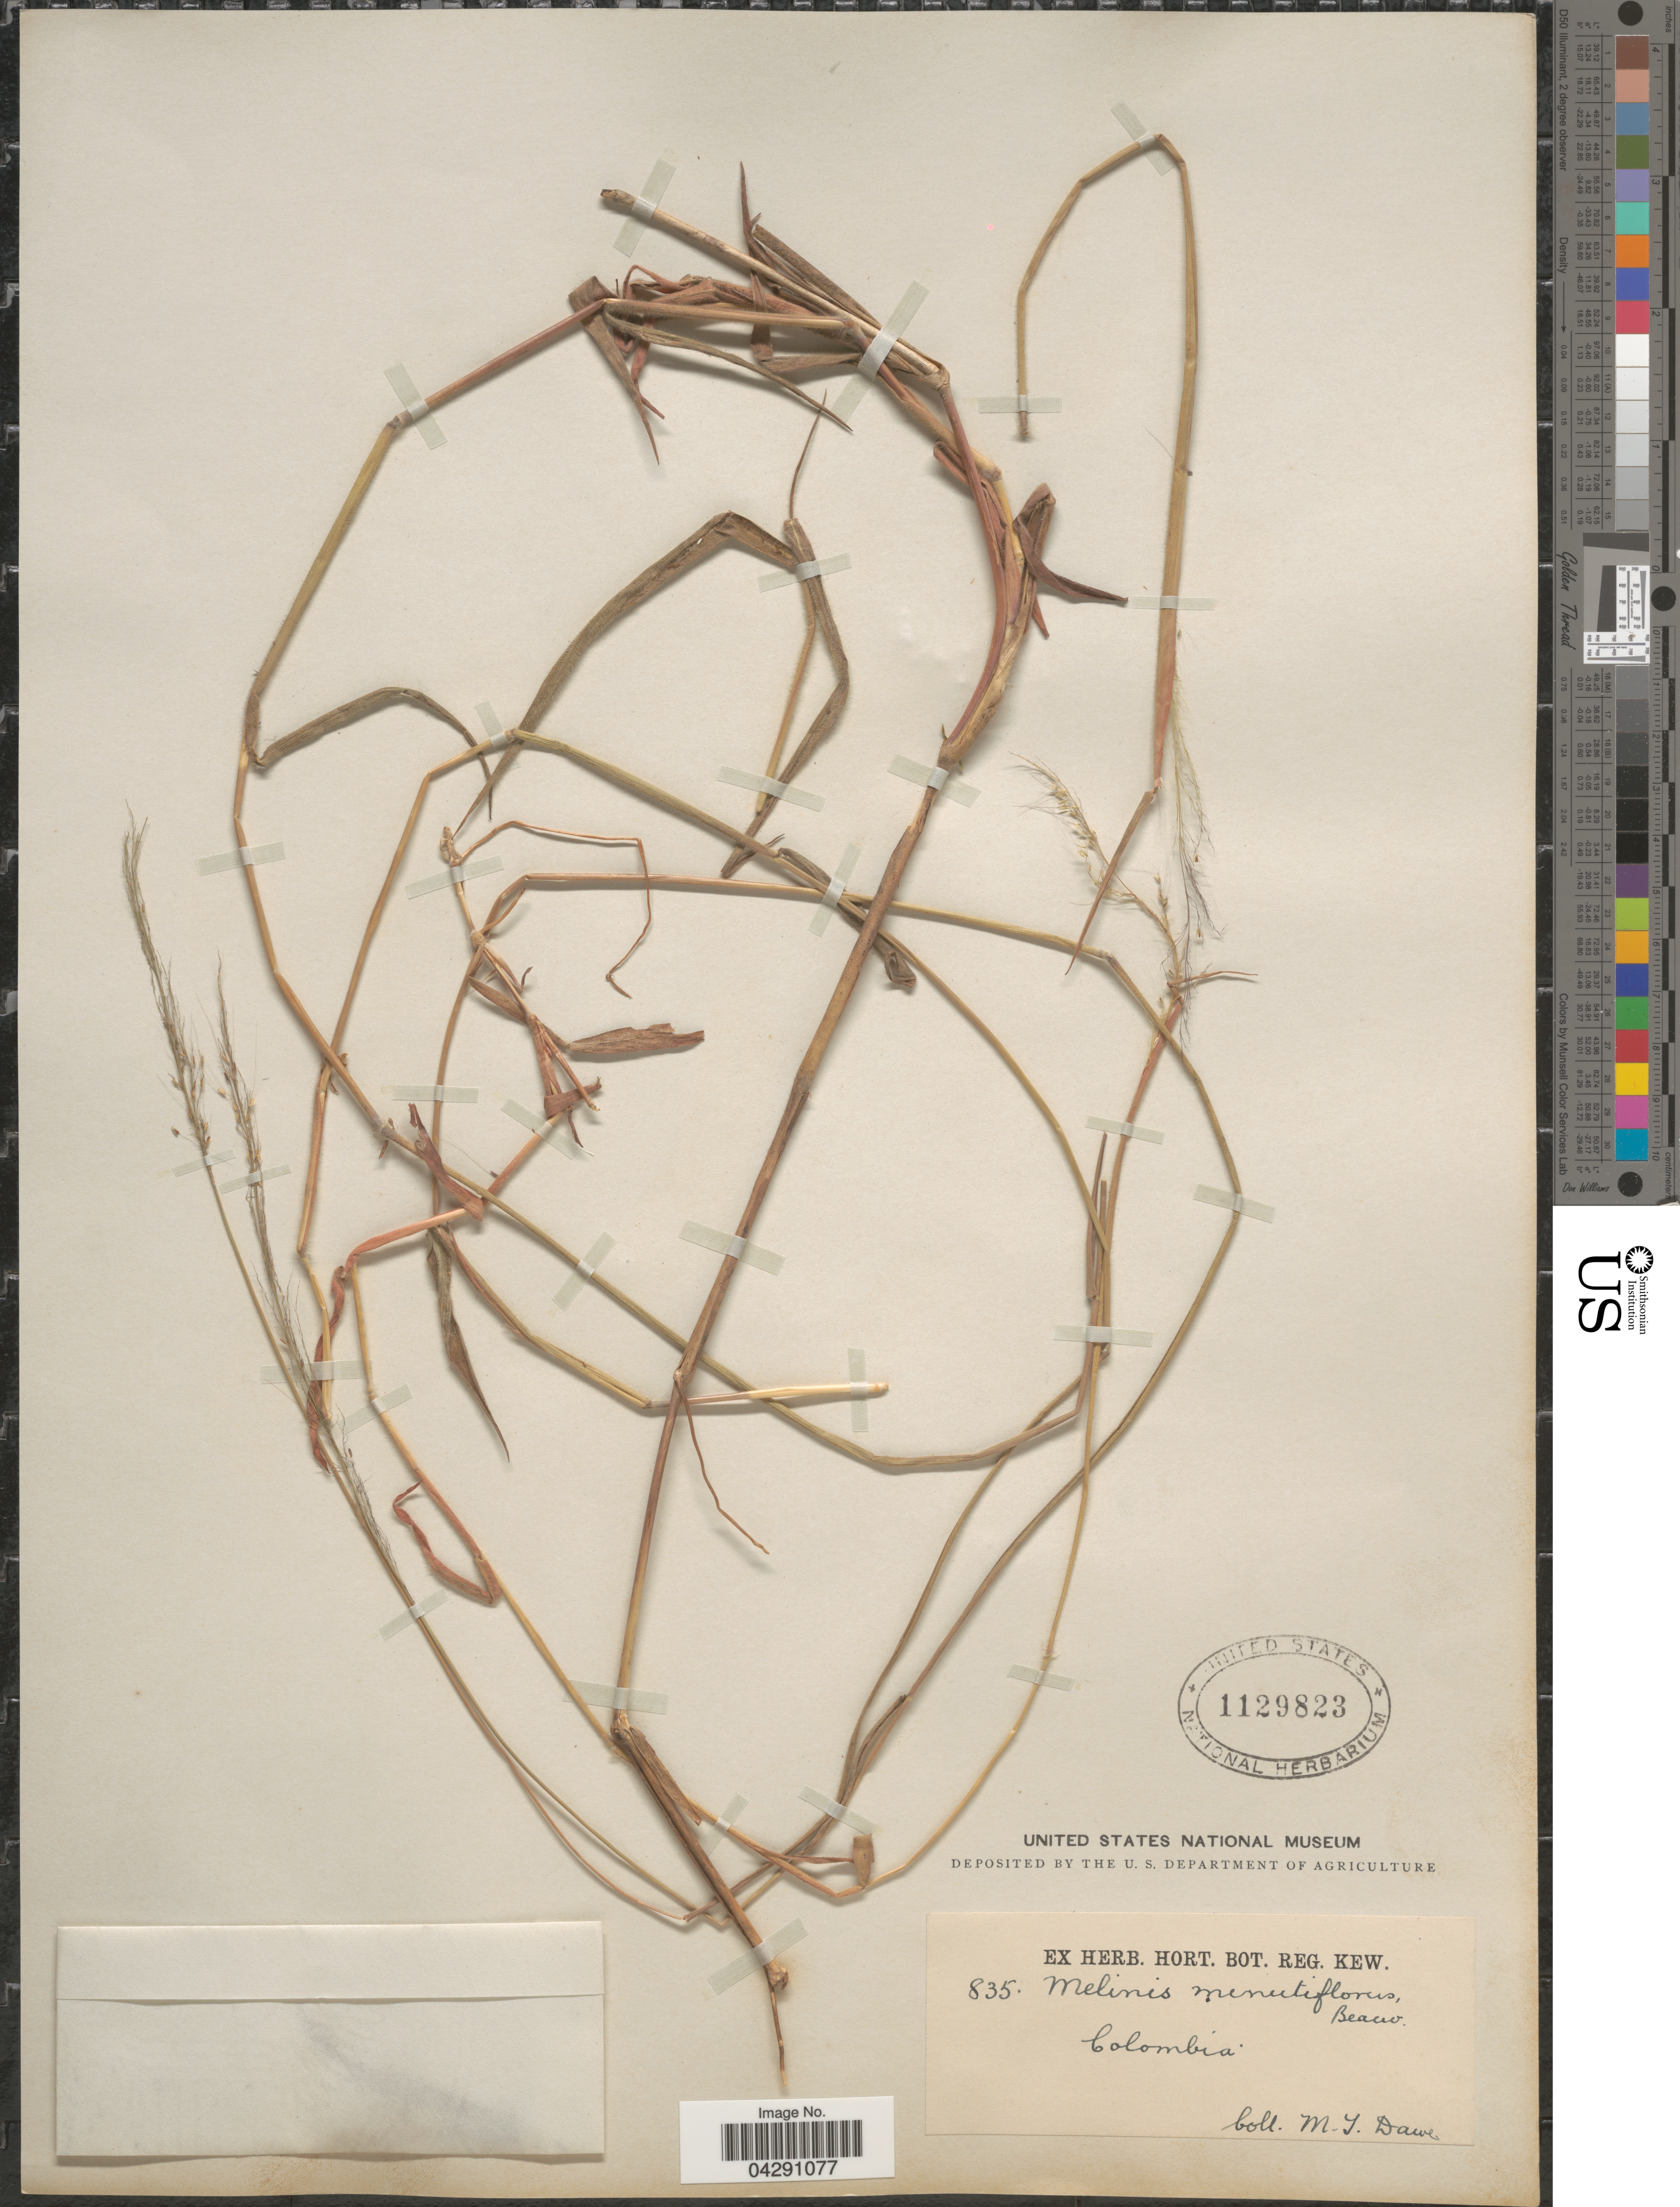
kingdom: Plantae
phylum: Tracheophyta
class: Liliopsida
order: Poales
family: Poaceae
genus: Melinis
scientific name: Melinis minutiflora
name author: P. Beauv.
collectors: M. T. Dawe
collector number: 835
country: Colombia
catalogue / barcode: US 1129823